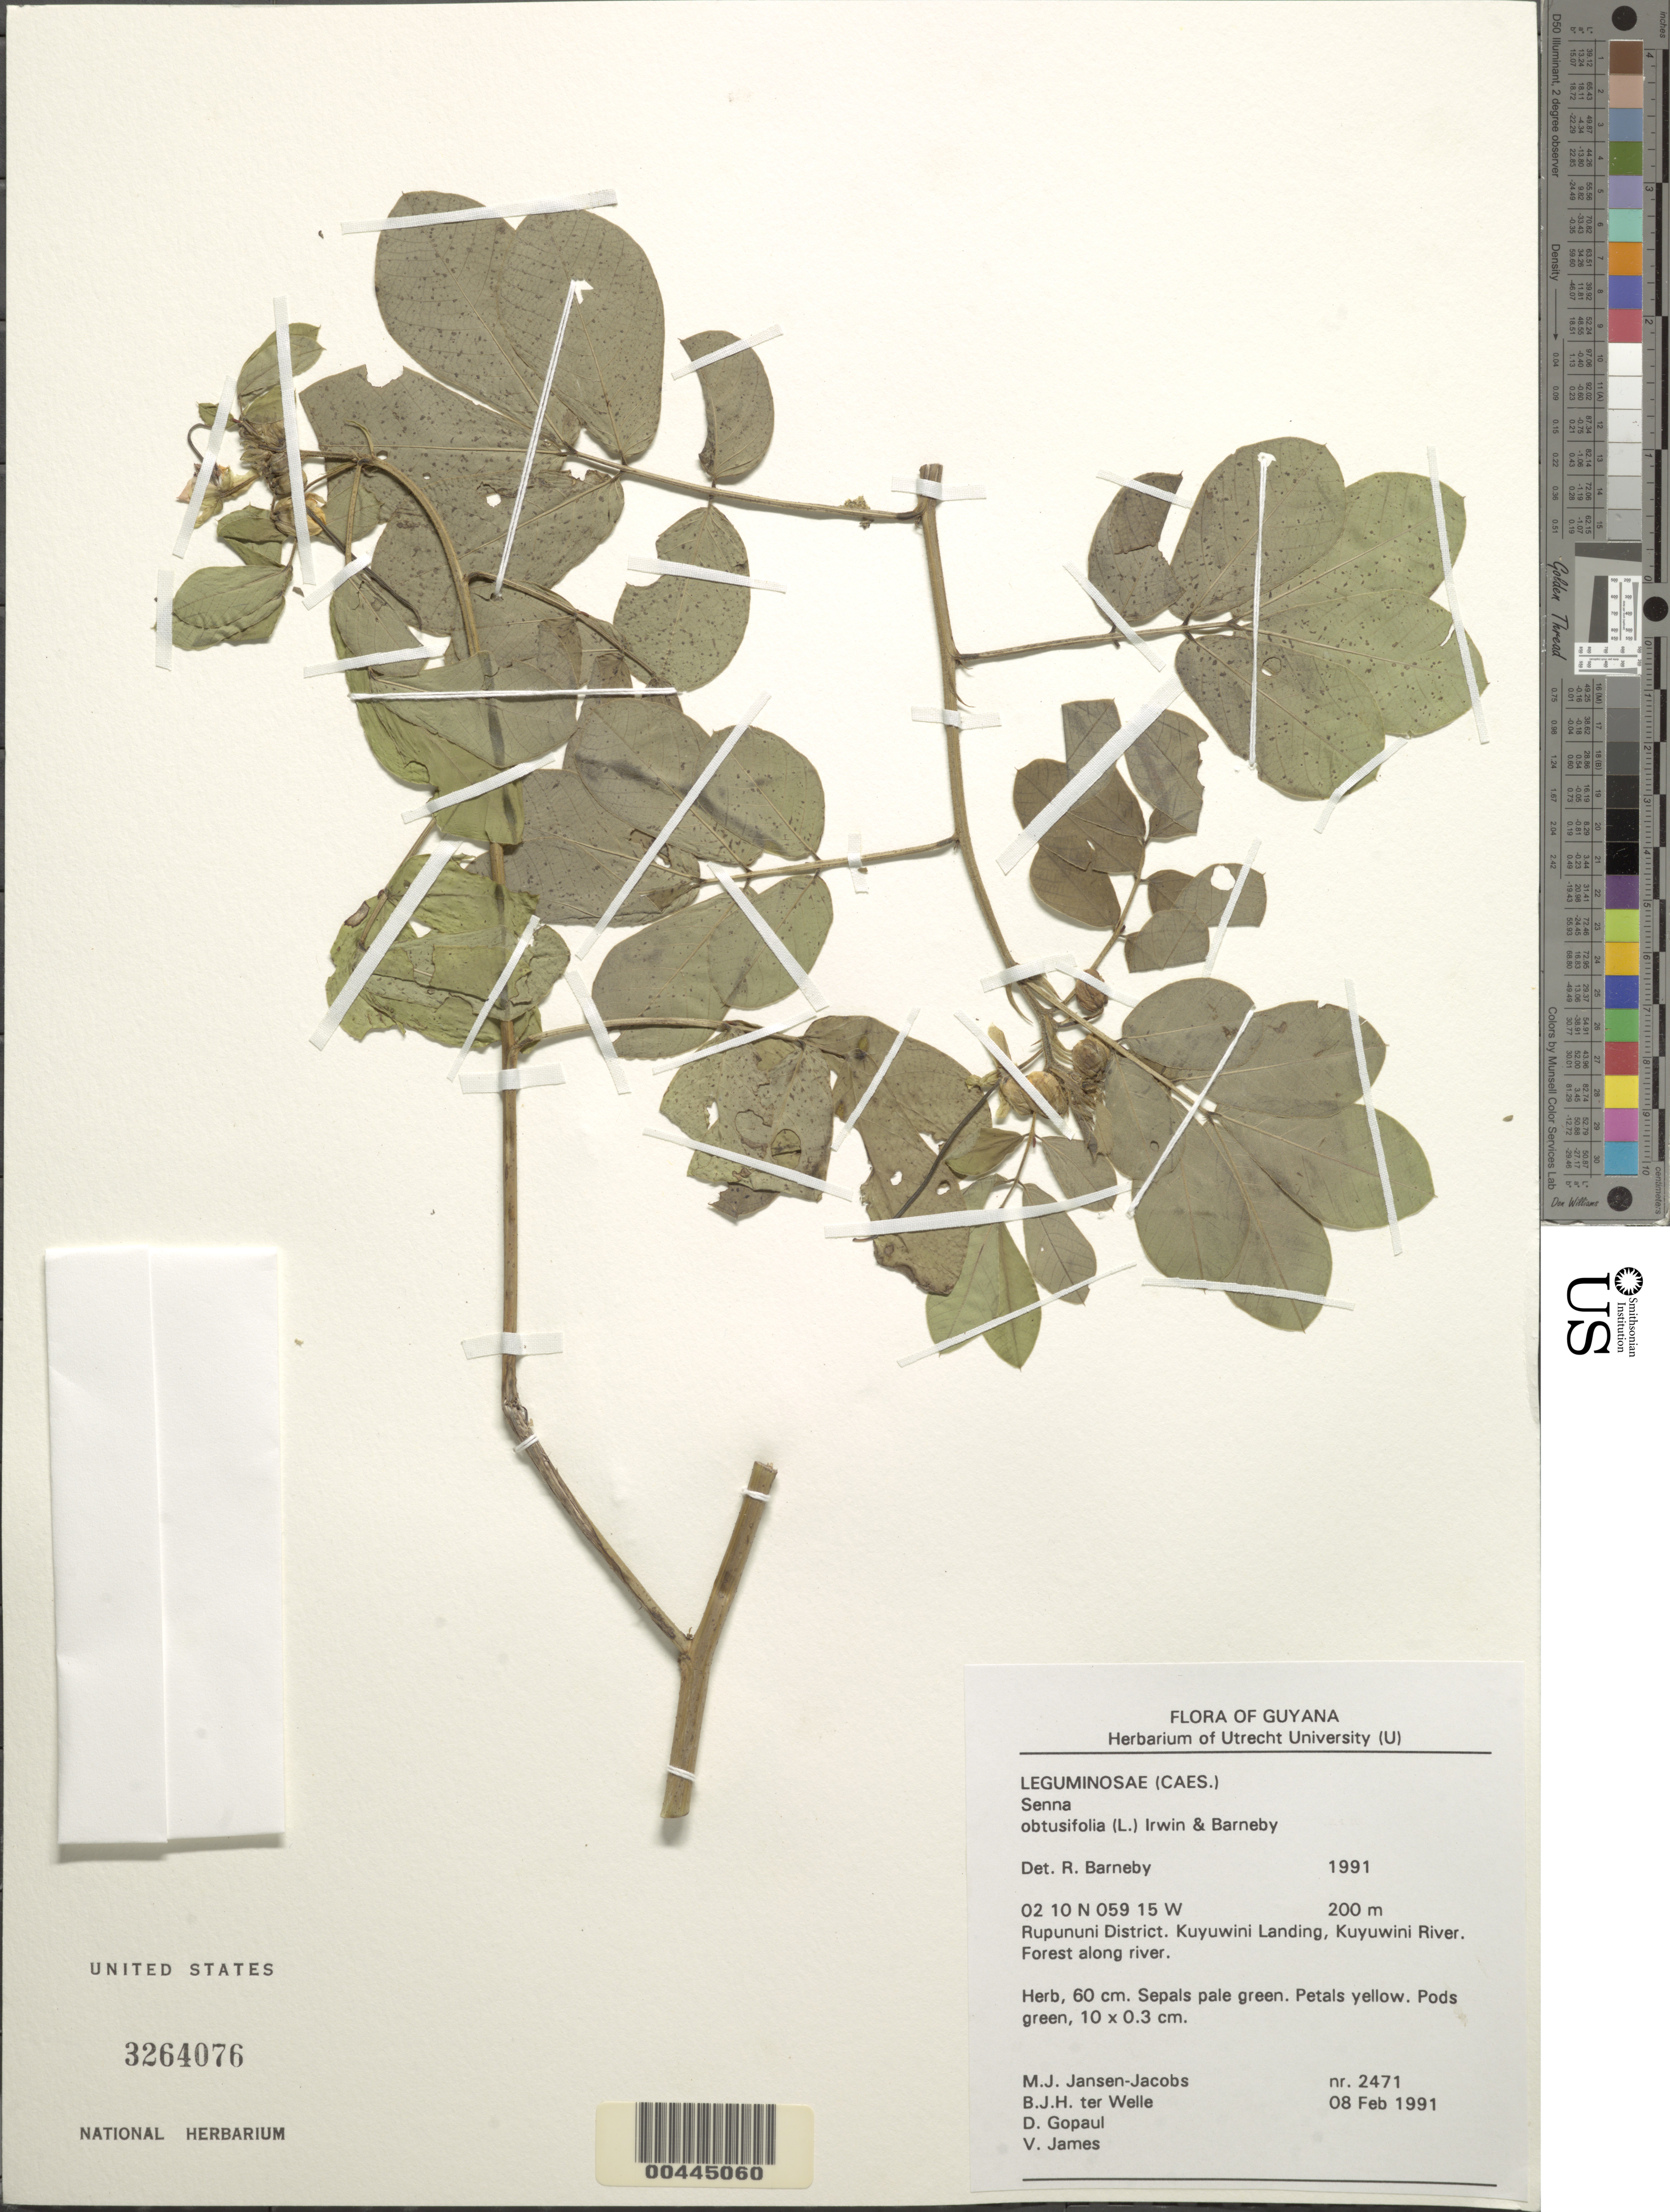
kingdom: Plantae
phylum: Tracheophyta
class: Magnoliopsida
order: Fabales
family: Fabaceae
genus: Senna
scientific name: Senna obtusifolia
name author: (L.) H.S. Irwin & Barneby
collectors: M. J. Jansen-Jacobs, B. Welle, D. Gopaul & V. James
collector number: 2471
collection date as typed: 08 Feb 1991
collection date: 1991-02-08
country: Guyana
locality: Rupununi dist., kuyuwini landing, kuyuwini river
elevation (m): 200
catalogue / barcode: US 3264076